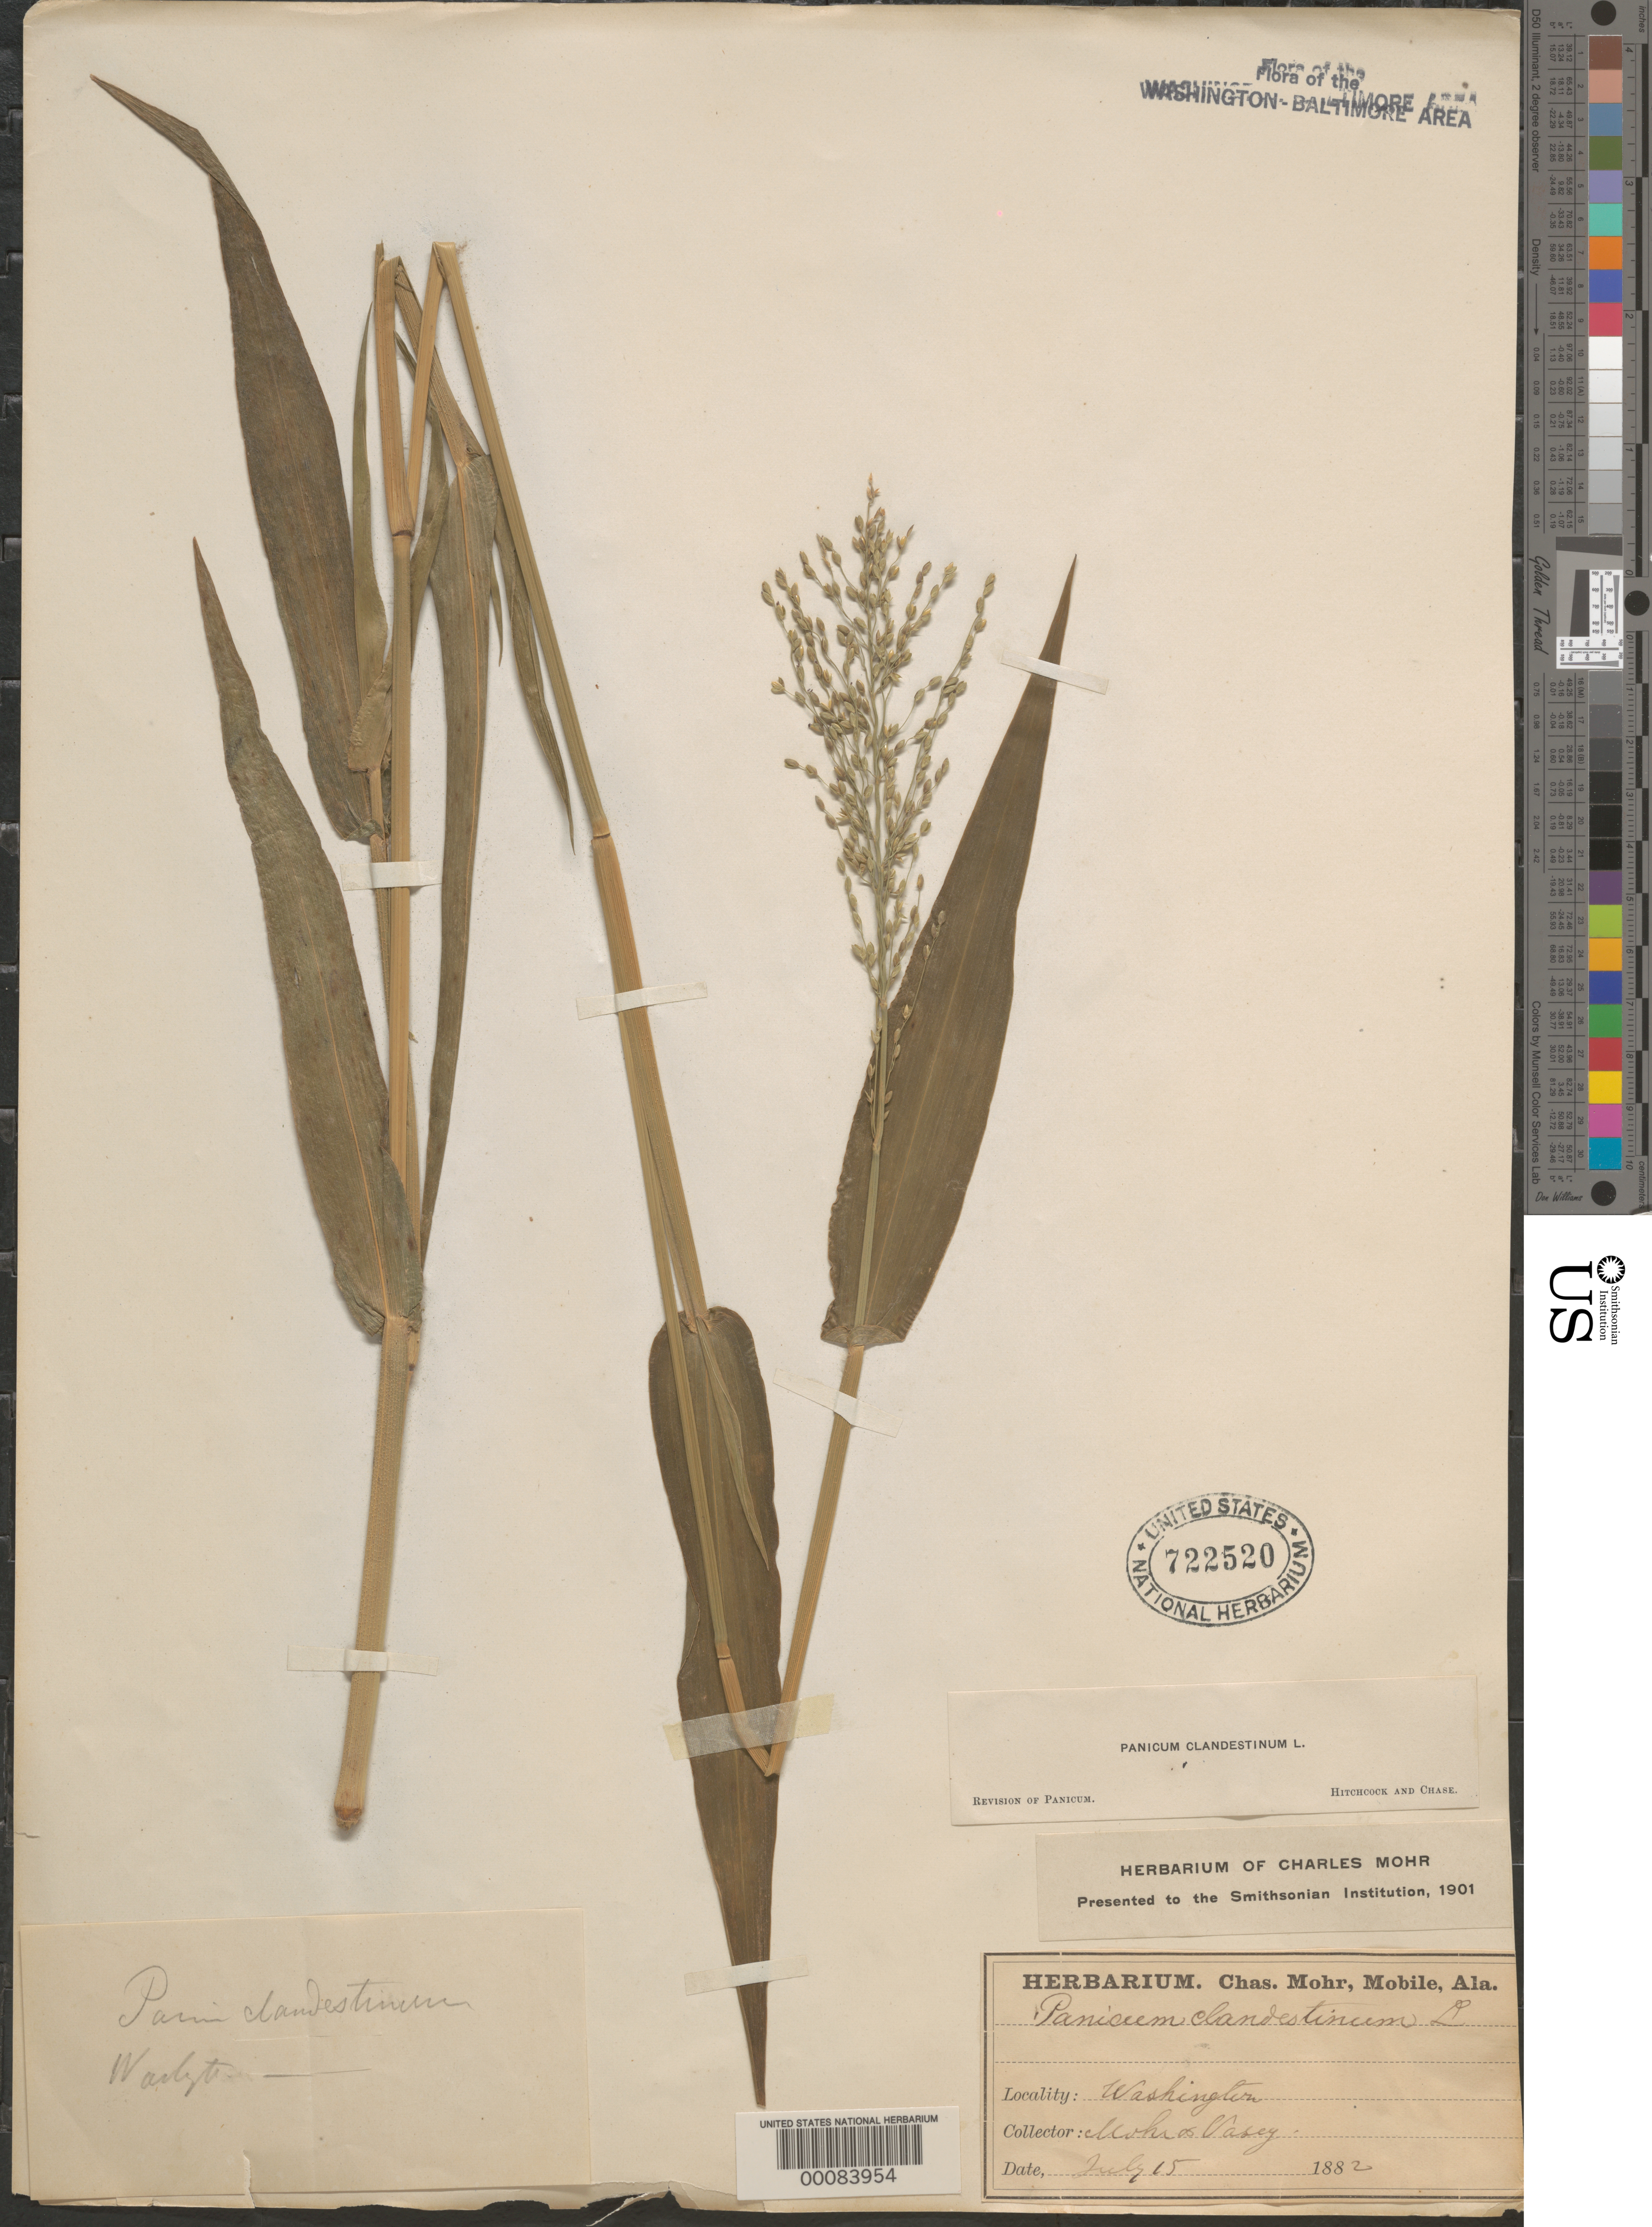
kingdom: Plantae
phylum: Tracheophyta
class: Liliopsida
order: Poales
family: Poaceae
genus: Dichanthelium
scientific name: Dichanthelium clandestinum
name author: (L.) Gould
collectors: C. T. Mohr & G. R. Vasey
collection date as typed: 15 Jul 1882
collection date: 1882-07-15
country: United States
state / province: District of Columbia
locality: Washington DC area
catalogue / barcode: US 722520